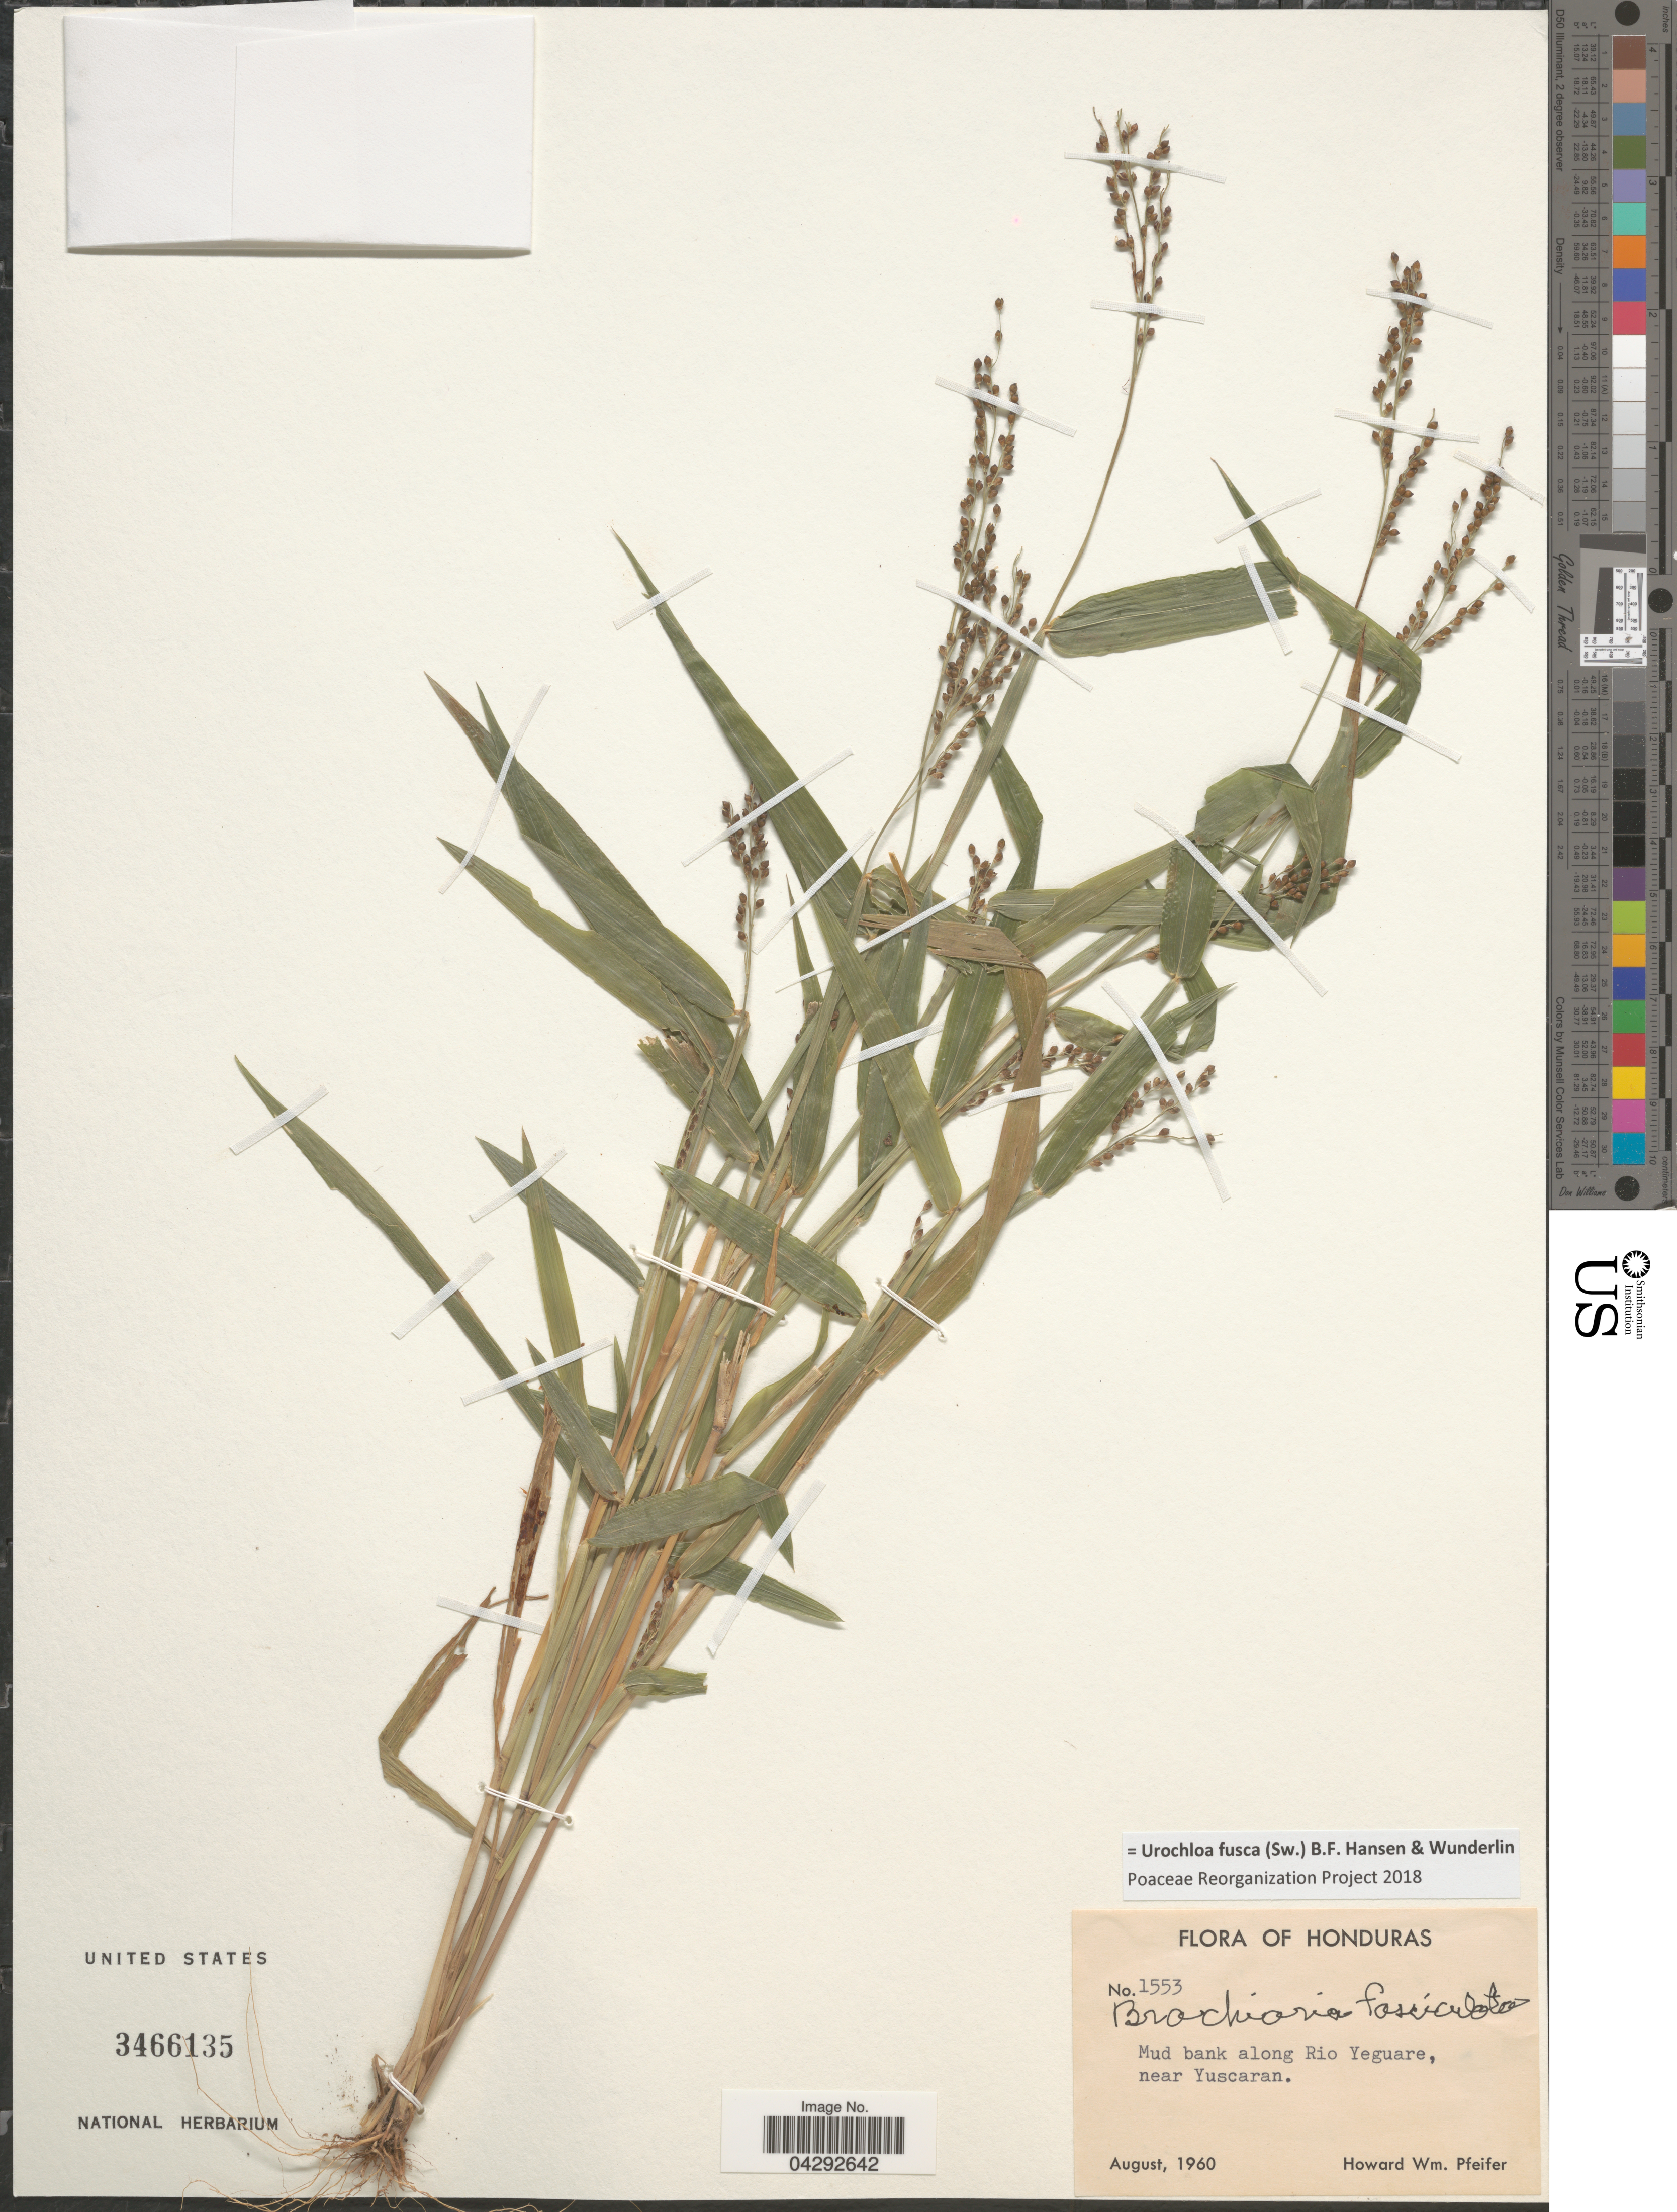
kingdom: Plantae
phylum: Tracheophyta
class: Liliopsida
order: Poales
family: Poaceae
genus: Urochloa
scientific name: Urochloa fusca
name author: (Sw.) B.F. Hansen & Wunderlin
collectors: H. W. Pfeifer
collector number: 1553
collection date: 1960-08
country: Honduras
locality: Mud bank along Rio Yeguare, near Yuscaran.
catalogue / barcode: US 3466135